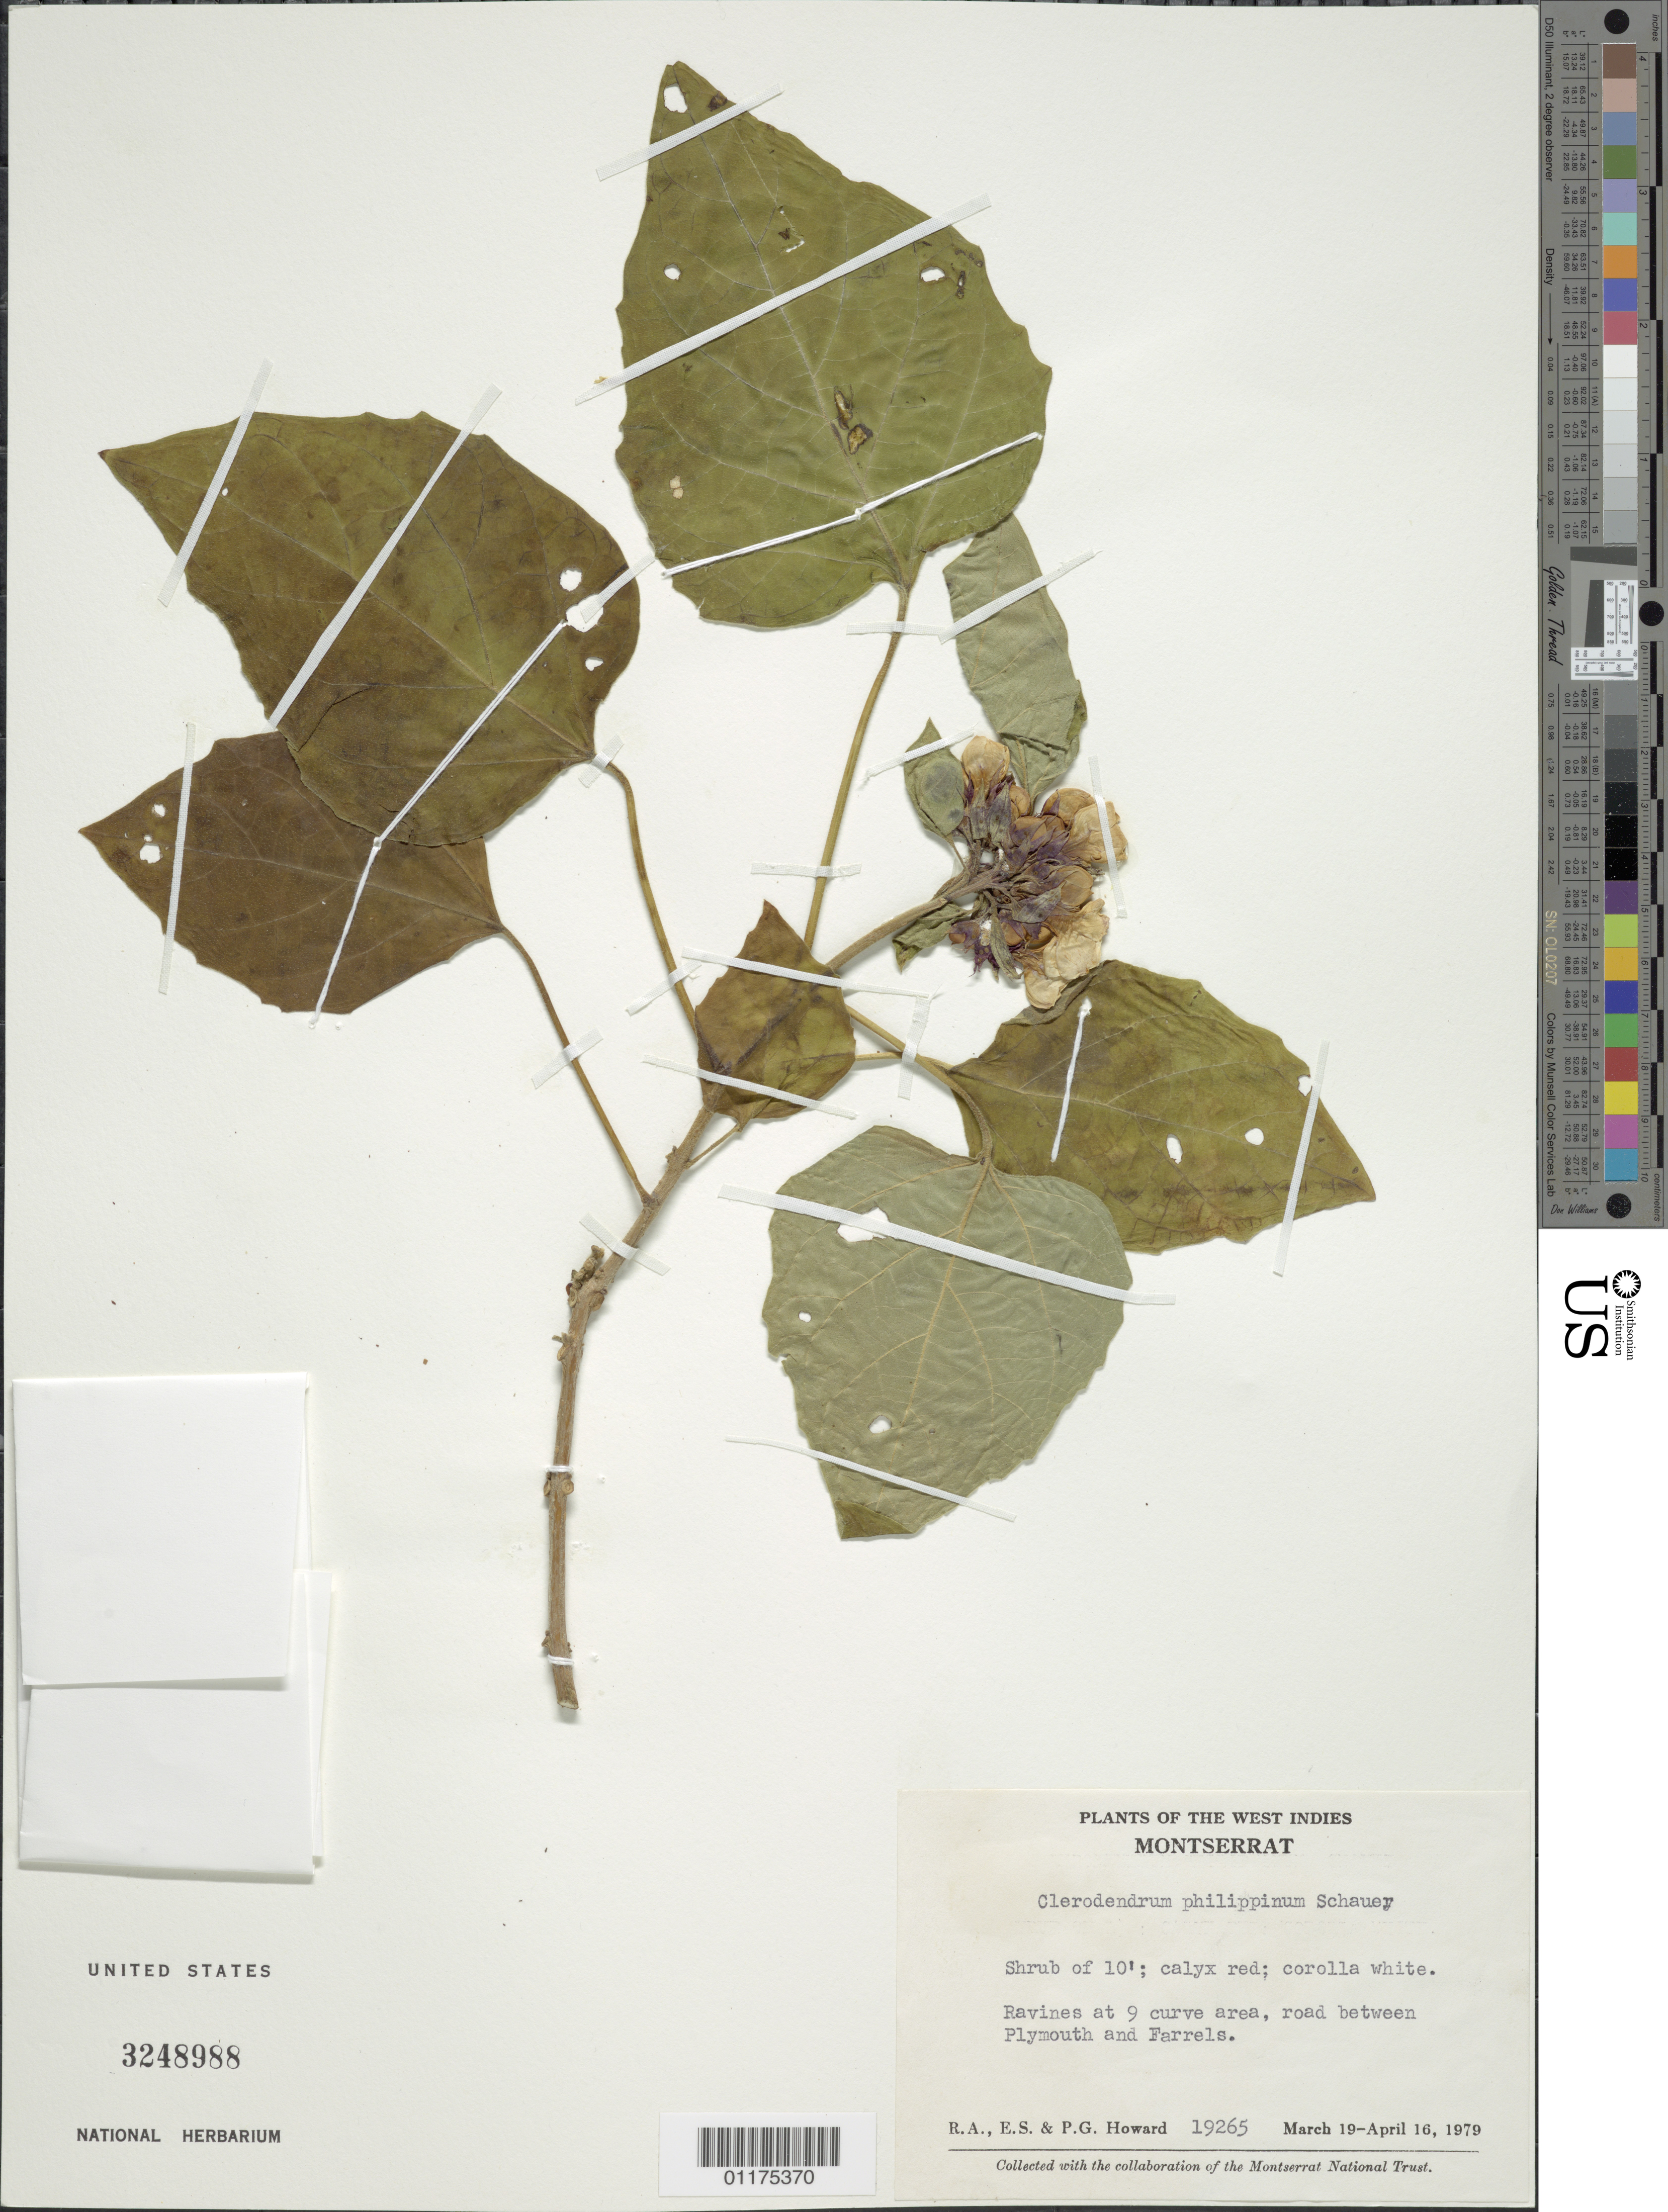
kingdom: Plantae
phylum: Tracheophyta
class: Magnoliopsida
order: Lamiales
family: Lamiaceae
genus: Clerodendrum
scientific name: Clerodendrum philippinum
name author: Schauer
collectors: R. A. Howard, E. S. Howard & P. Howard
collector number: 19365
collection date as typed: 19 Mar 1979 to 16 Apr 1979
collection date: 1979-03-19/1979-04-16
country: Montserrat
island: Montserrat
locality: road between Plymouth and Farrels.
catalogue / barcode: US 3248988